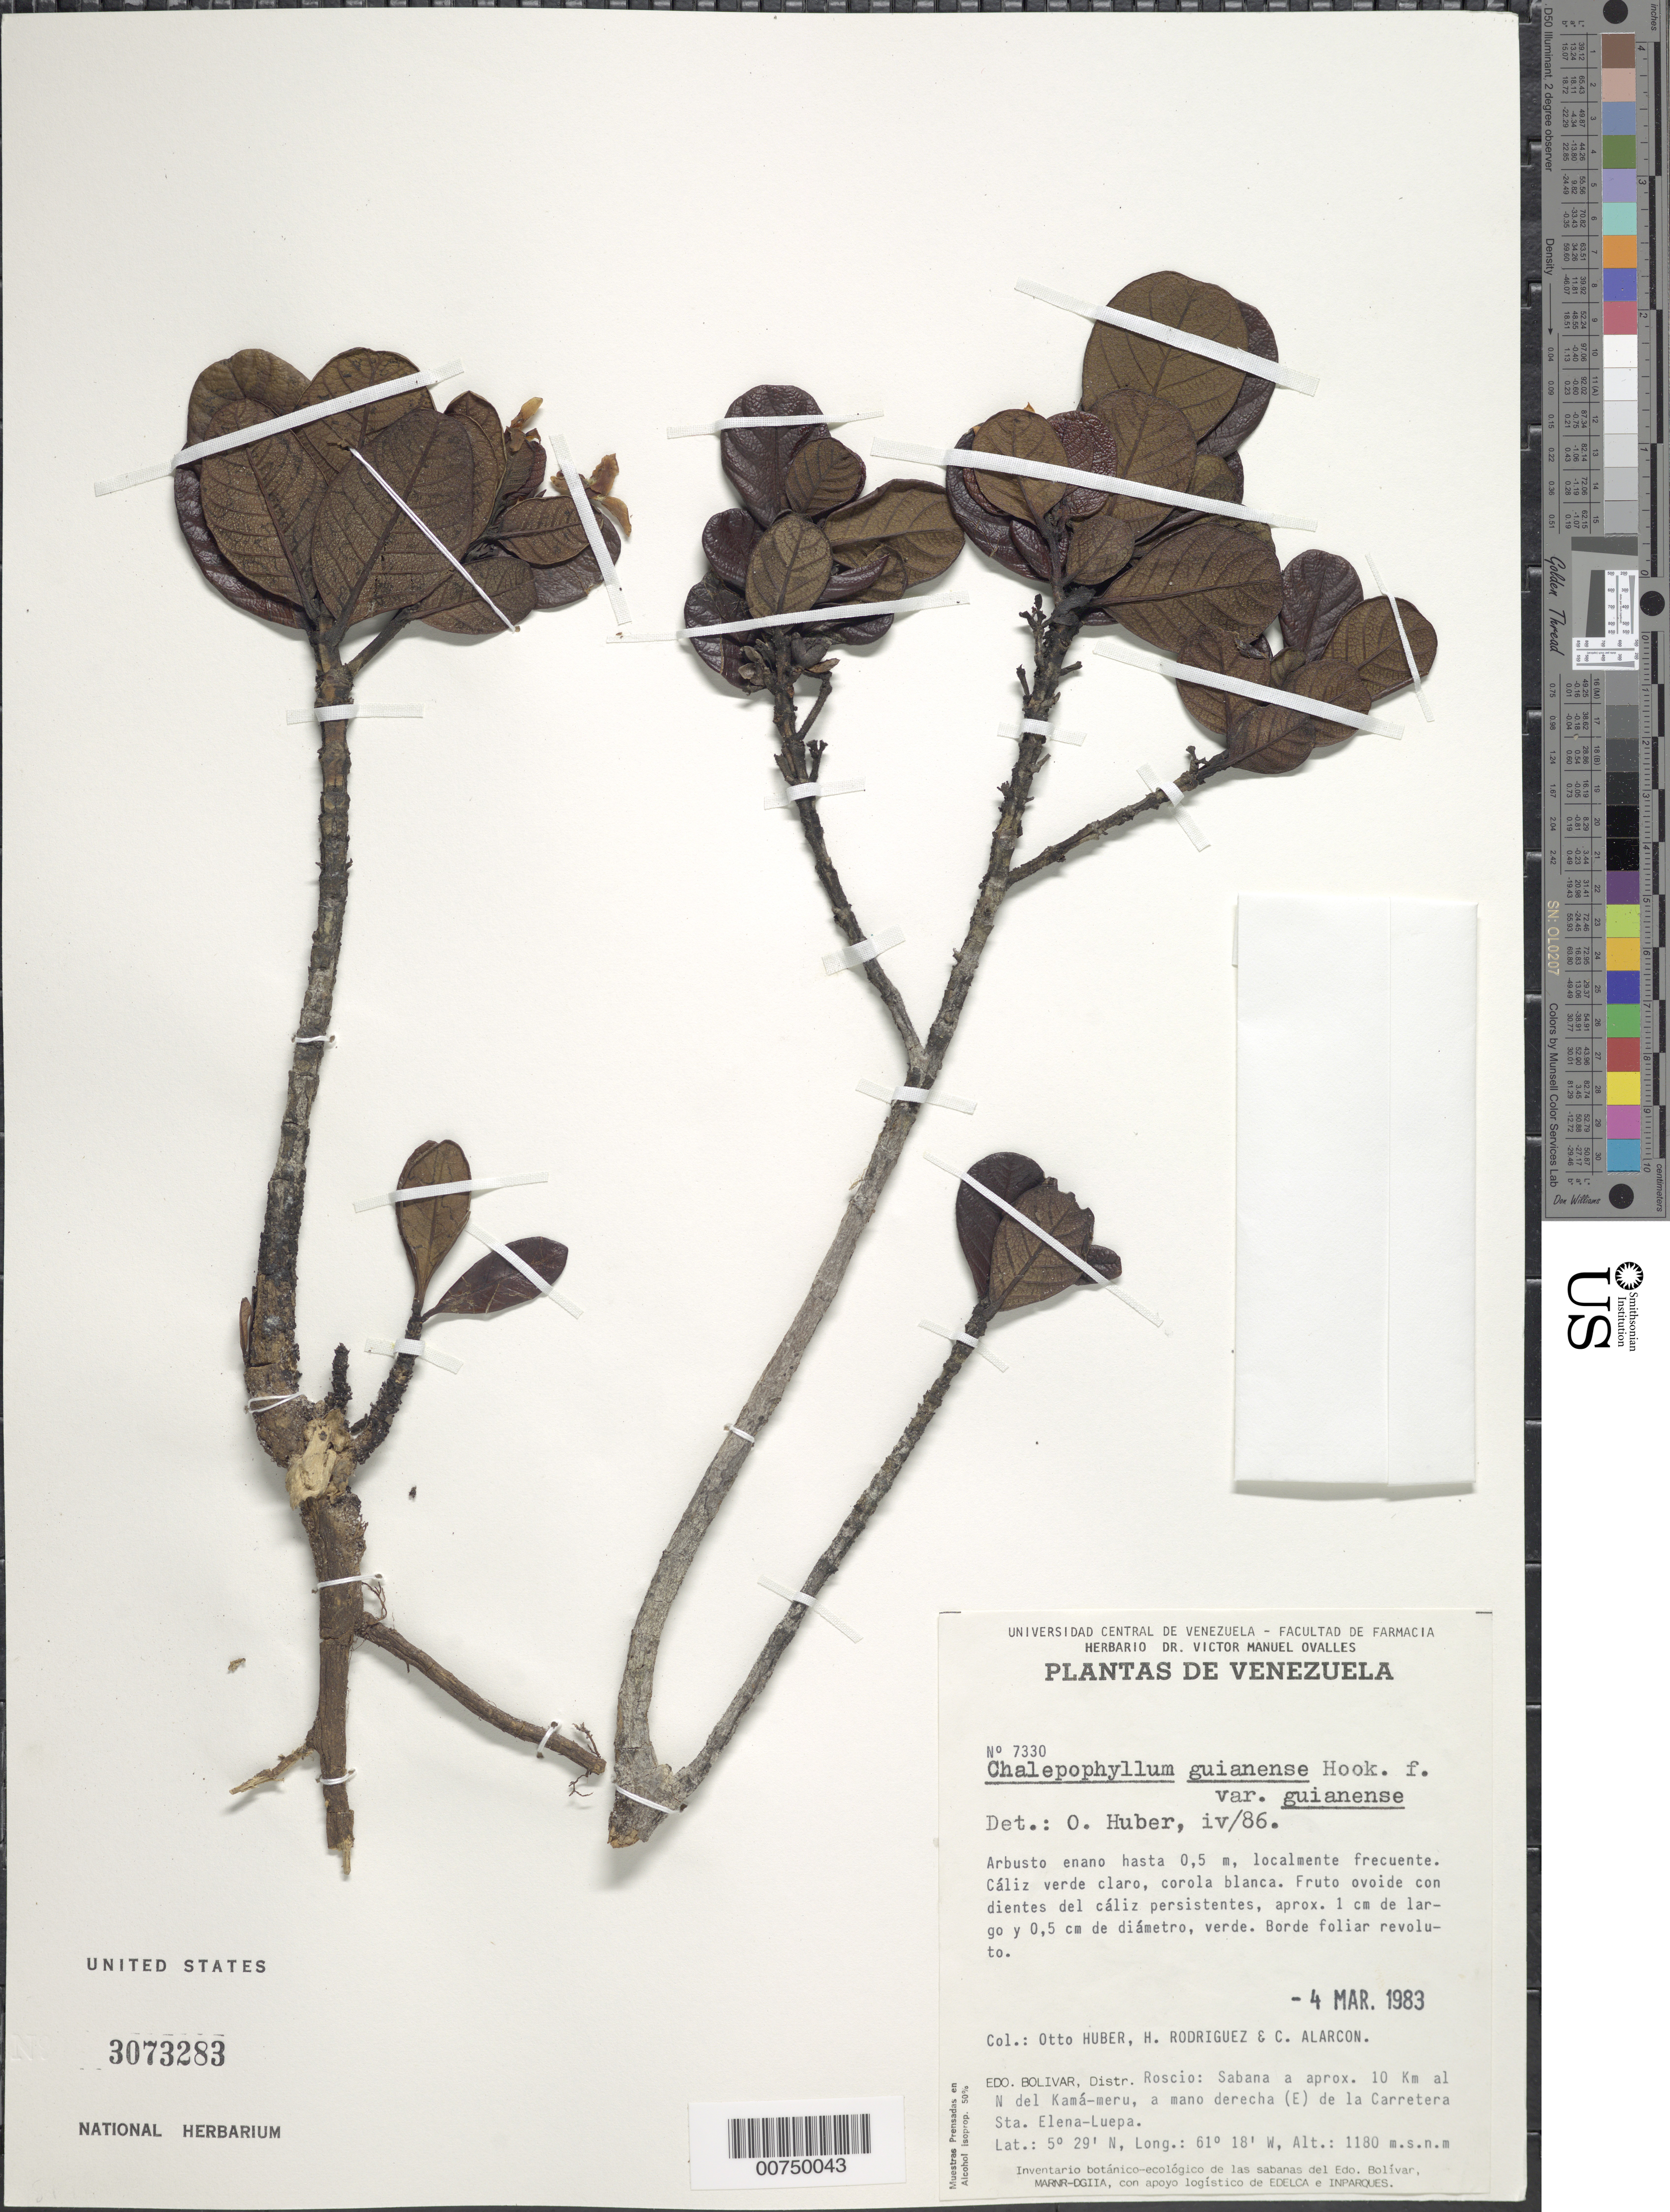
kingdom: Plantae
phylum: Tracheophyta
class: Magnoliopsida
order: Gentianales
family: Rubiaceae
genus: Chalepophyllum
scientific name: Chalepophyllum guianense var. guianense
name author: Hook. f.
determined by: Huber, Otto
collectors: O. Huber, H. Rodriguez & C. Alarcon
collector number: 7330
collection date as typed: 4-Mar-83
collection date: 1983-03-04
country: Venezuela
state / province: Bolívar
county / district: Roscio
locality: Kamá-meru, 10 km N, E de la Carretera Sta. Elena-Luepa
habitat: Mano derecha E de la carretera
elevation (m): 1180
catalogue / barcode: US 3073283